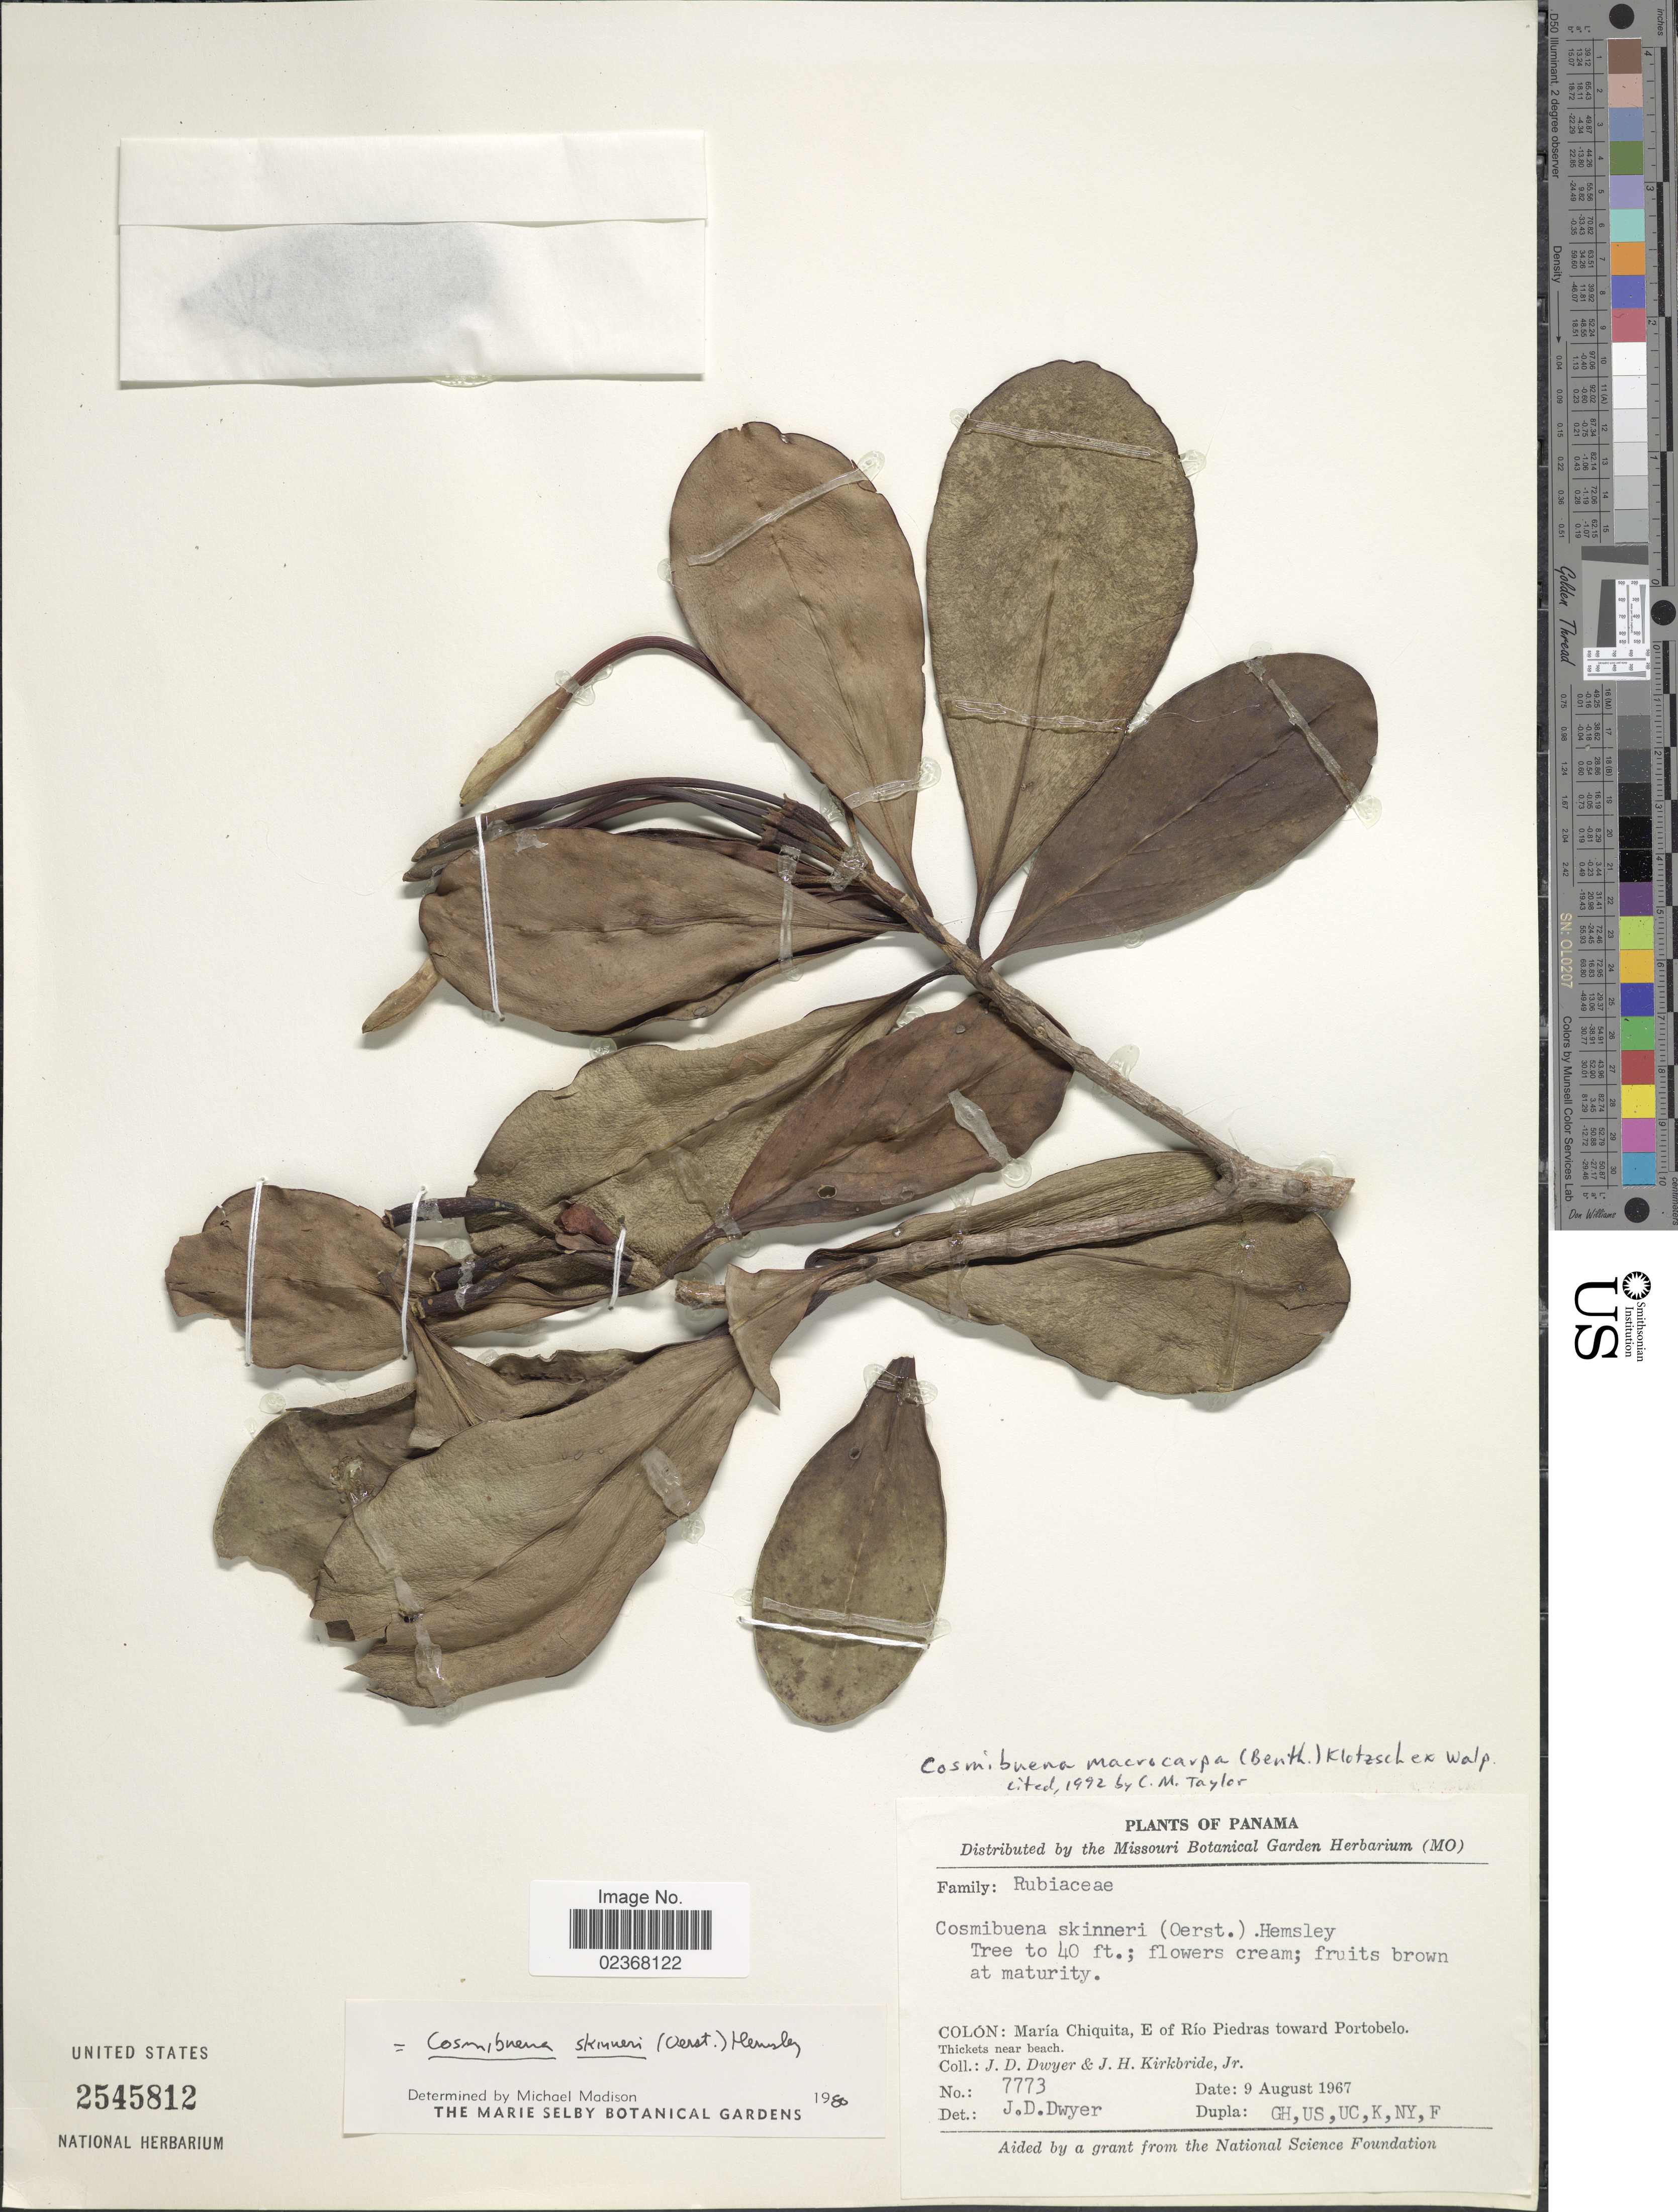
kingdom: Plantae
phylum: Tracheophyta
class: Magnoliopsida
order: Gentianales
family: Rubiaceae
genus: Cosmibuena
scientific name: Cosmibuena macrocarpa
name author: (Benth.) Klotzsch ex Walp.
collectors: J. D. Dwyer & J. H. Kirkbride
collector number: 7773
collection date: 1967-08-09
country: Panama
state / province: Colón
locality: Colon: Maria Chiquita, E of Rio Piedras toward Portobelo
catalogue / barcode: US 2545812